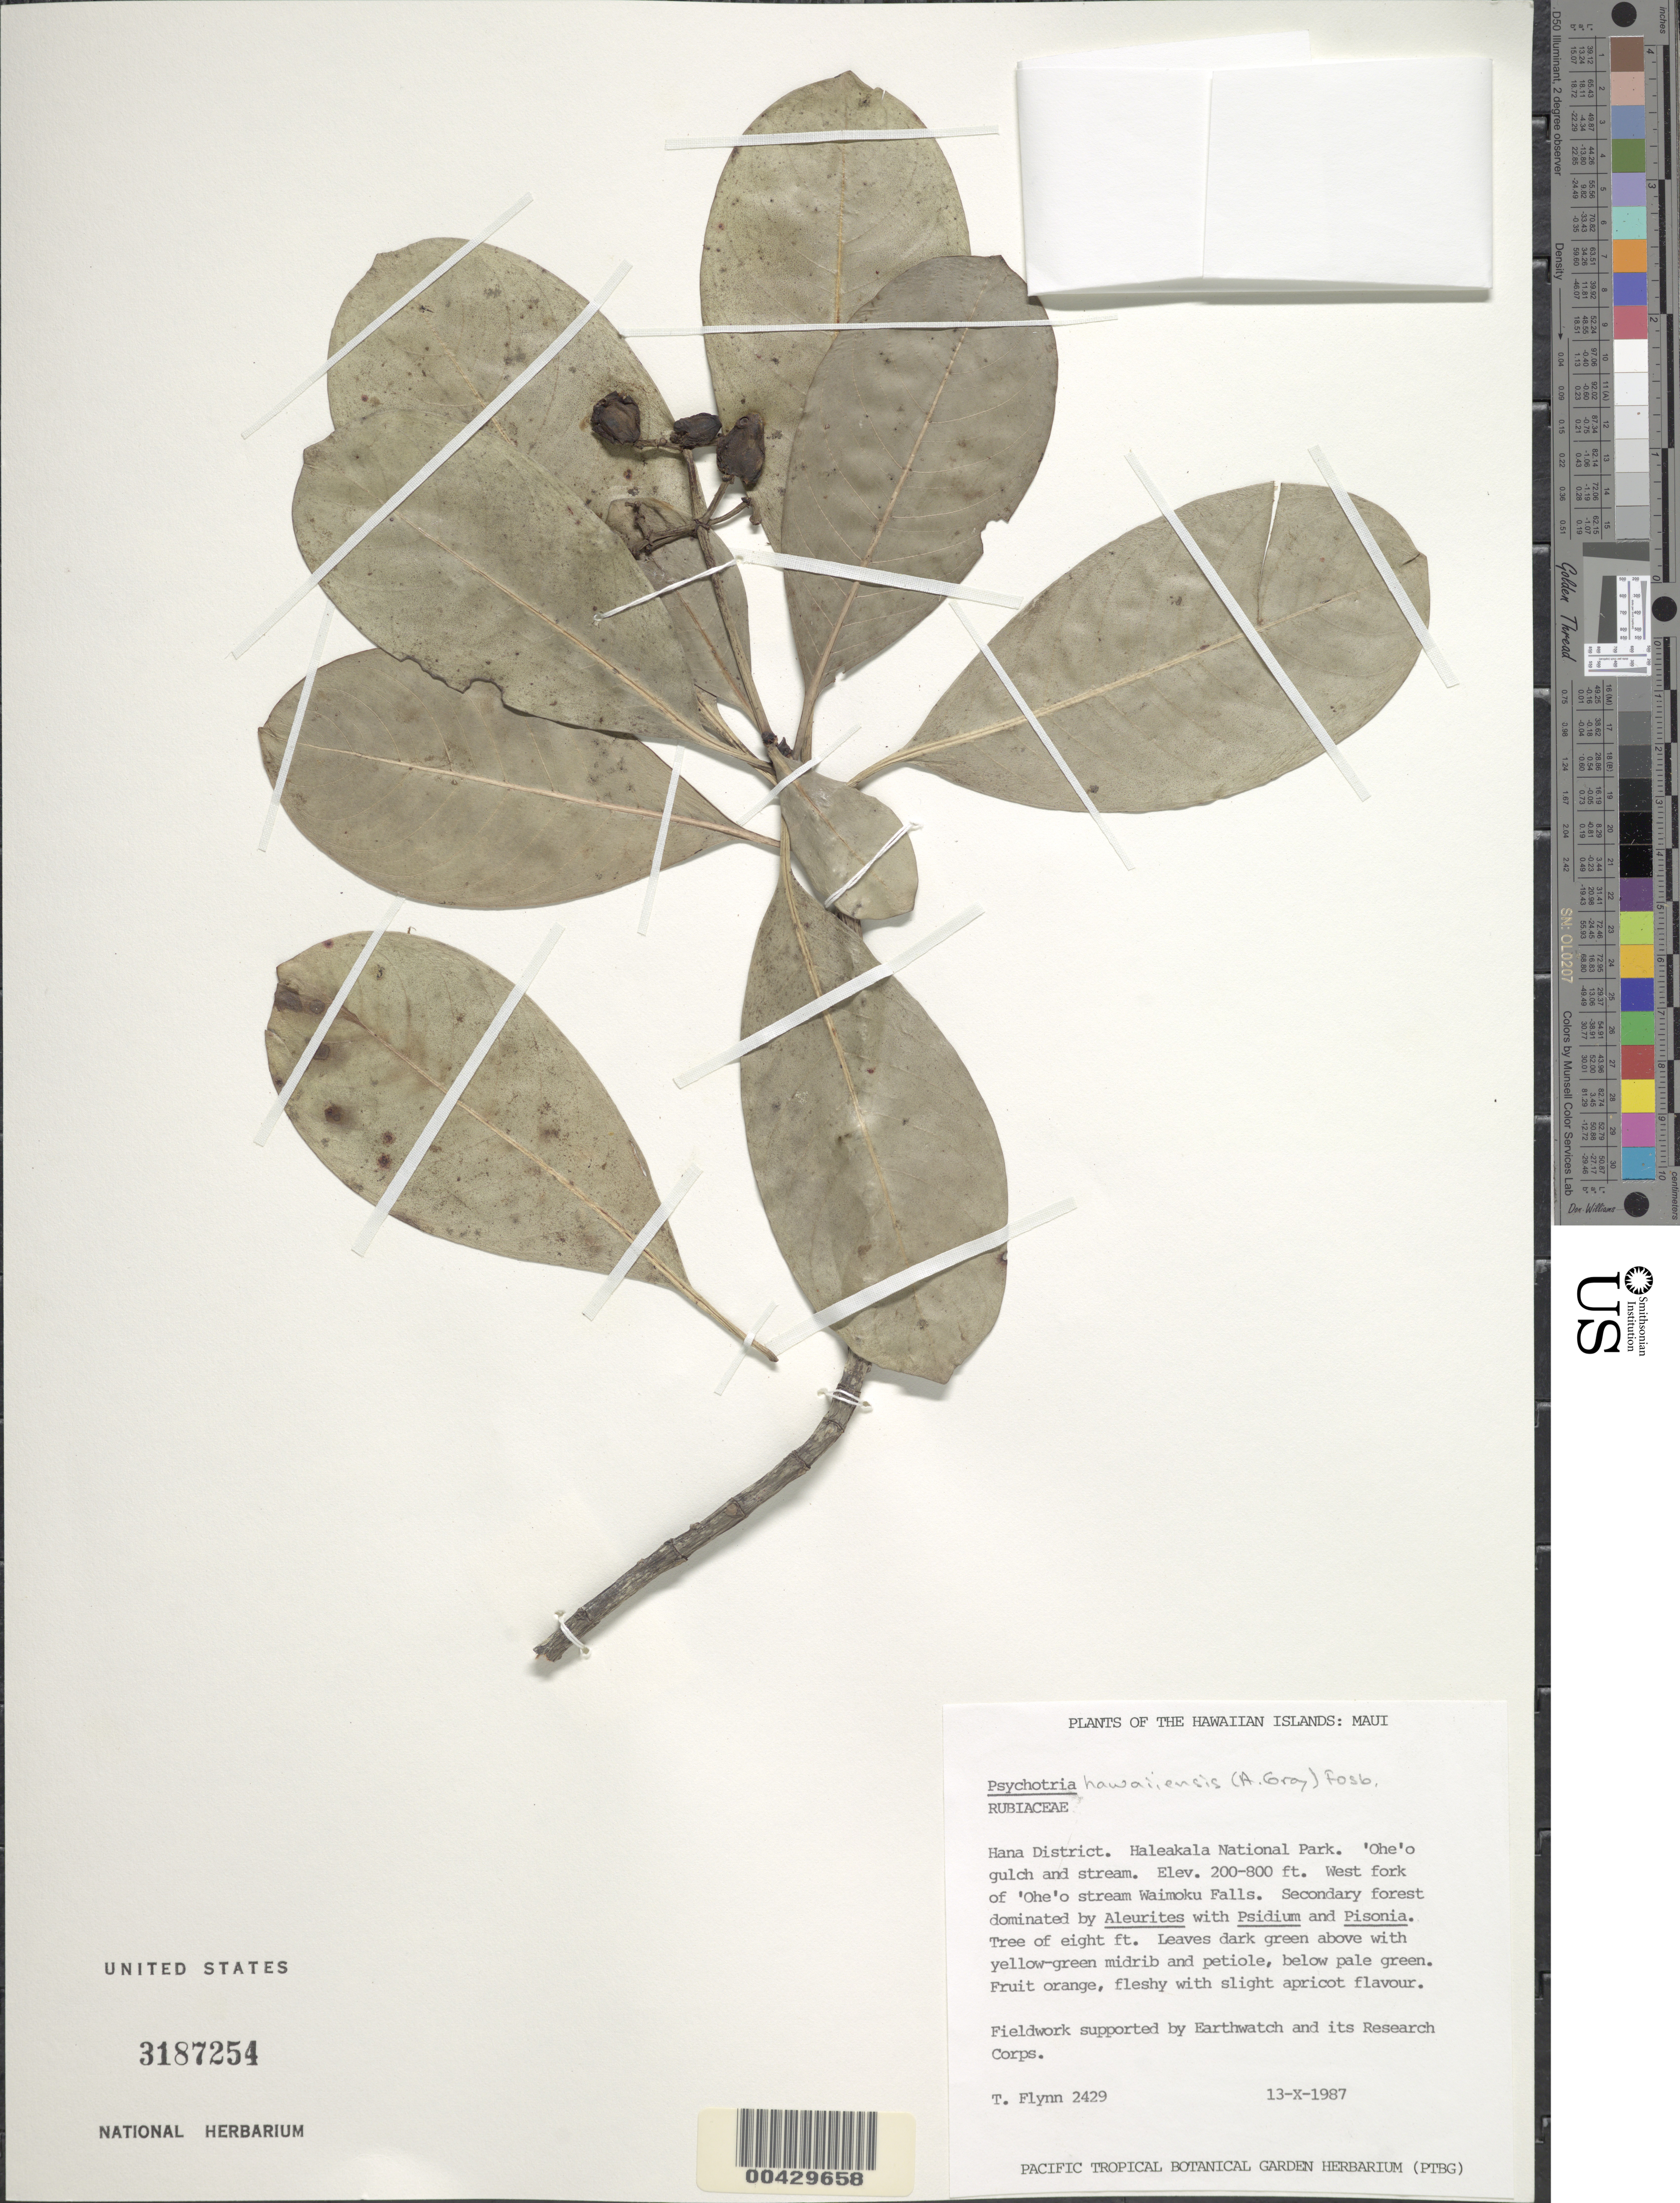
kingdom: Plantae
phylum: Tracheophyta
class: Magnoliopsida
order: Gentianales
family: Rubiaceae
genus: Psychotria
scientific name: Psychotria hawaiiensis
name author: (A. Gray) Fosberg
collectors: T. W. Flynn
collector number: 2429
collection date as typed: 13 Oct 1987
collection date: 1987-10-13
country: United States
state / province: Hawaii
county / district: Maui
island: Maui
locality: Hana District, Haleakala National Park, 'Oha'o gulch and stream, west fork of 'Ohe'o stream Waimoku Falls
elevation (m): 61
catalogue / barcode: US 3187254